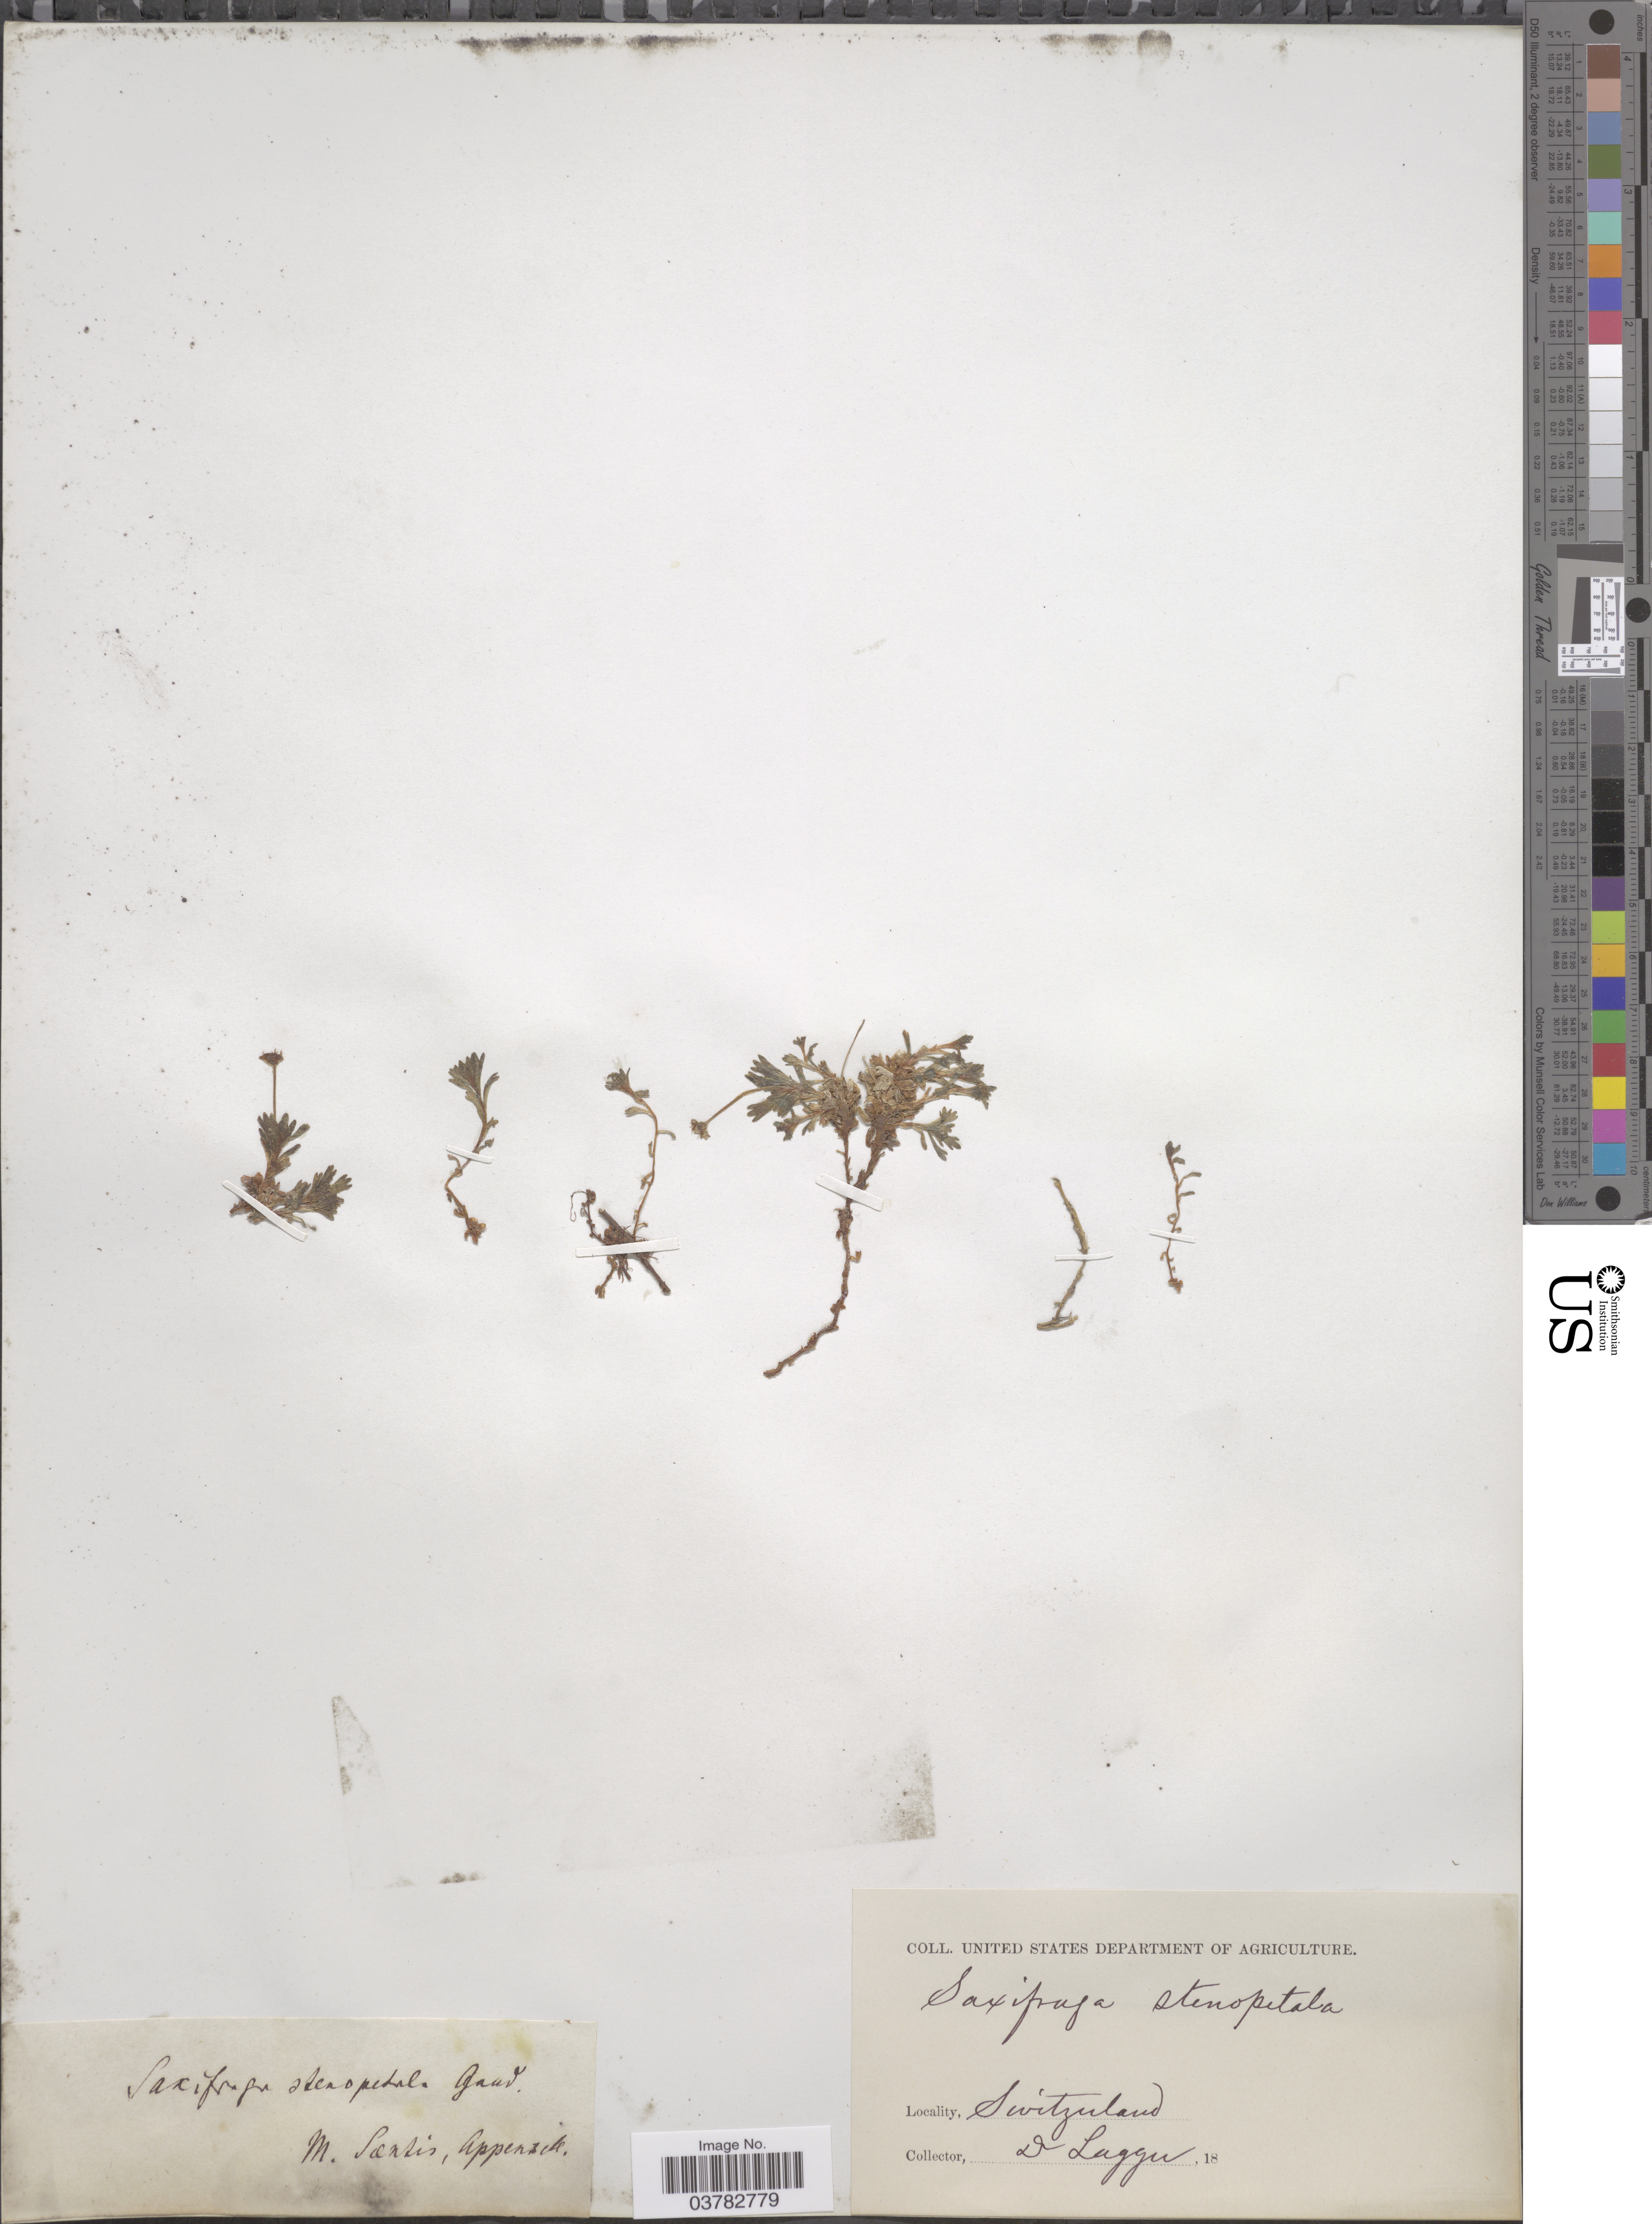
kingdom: Plantae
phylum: Tracheophyta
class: Magnoliopsida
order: Saxifragales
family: Saxifragaceae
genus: Saxifraga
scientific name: Saxifraga stenopetala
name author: Gaudin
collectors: F. J. Lagger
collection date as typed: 18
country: Switzerland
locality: M. Santis, Appenzell.